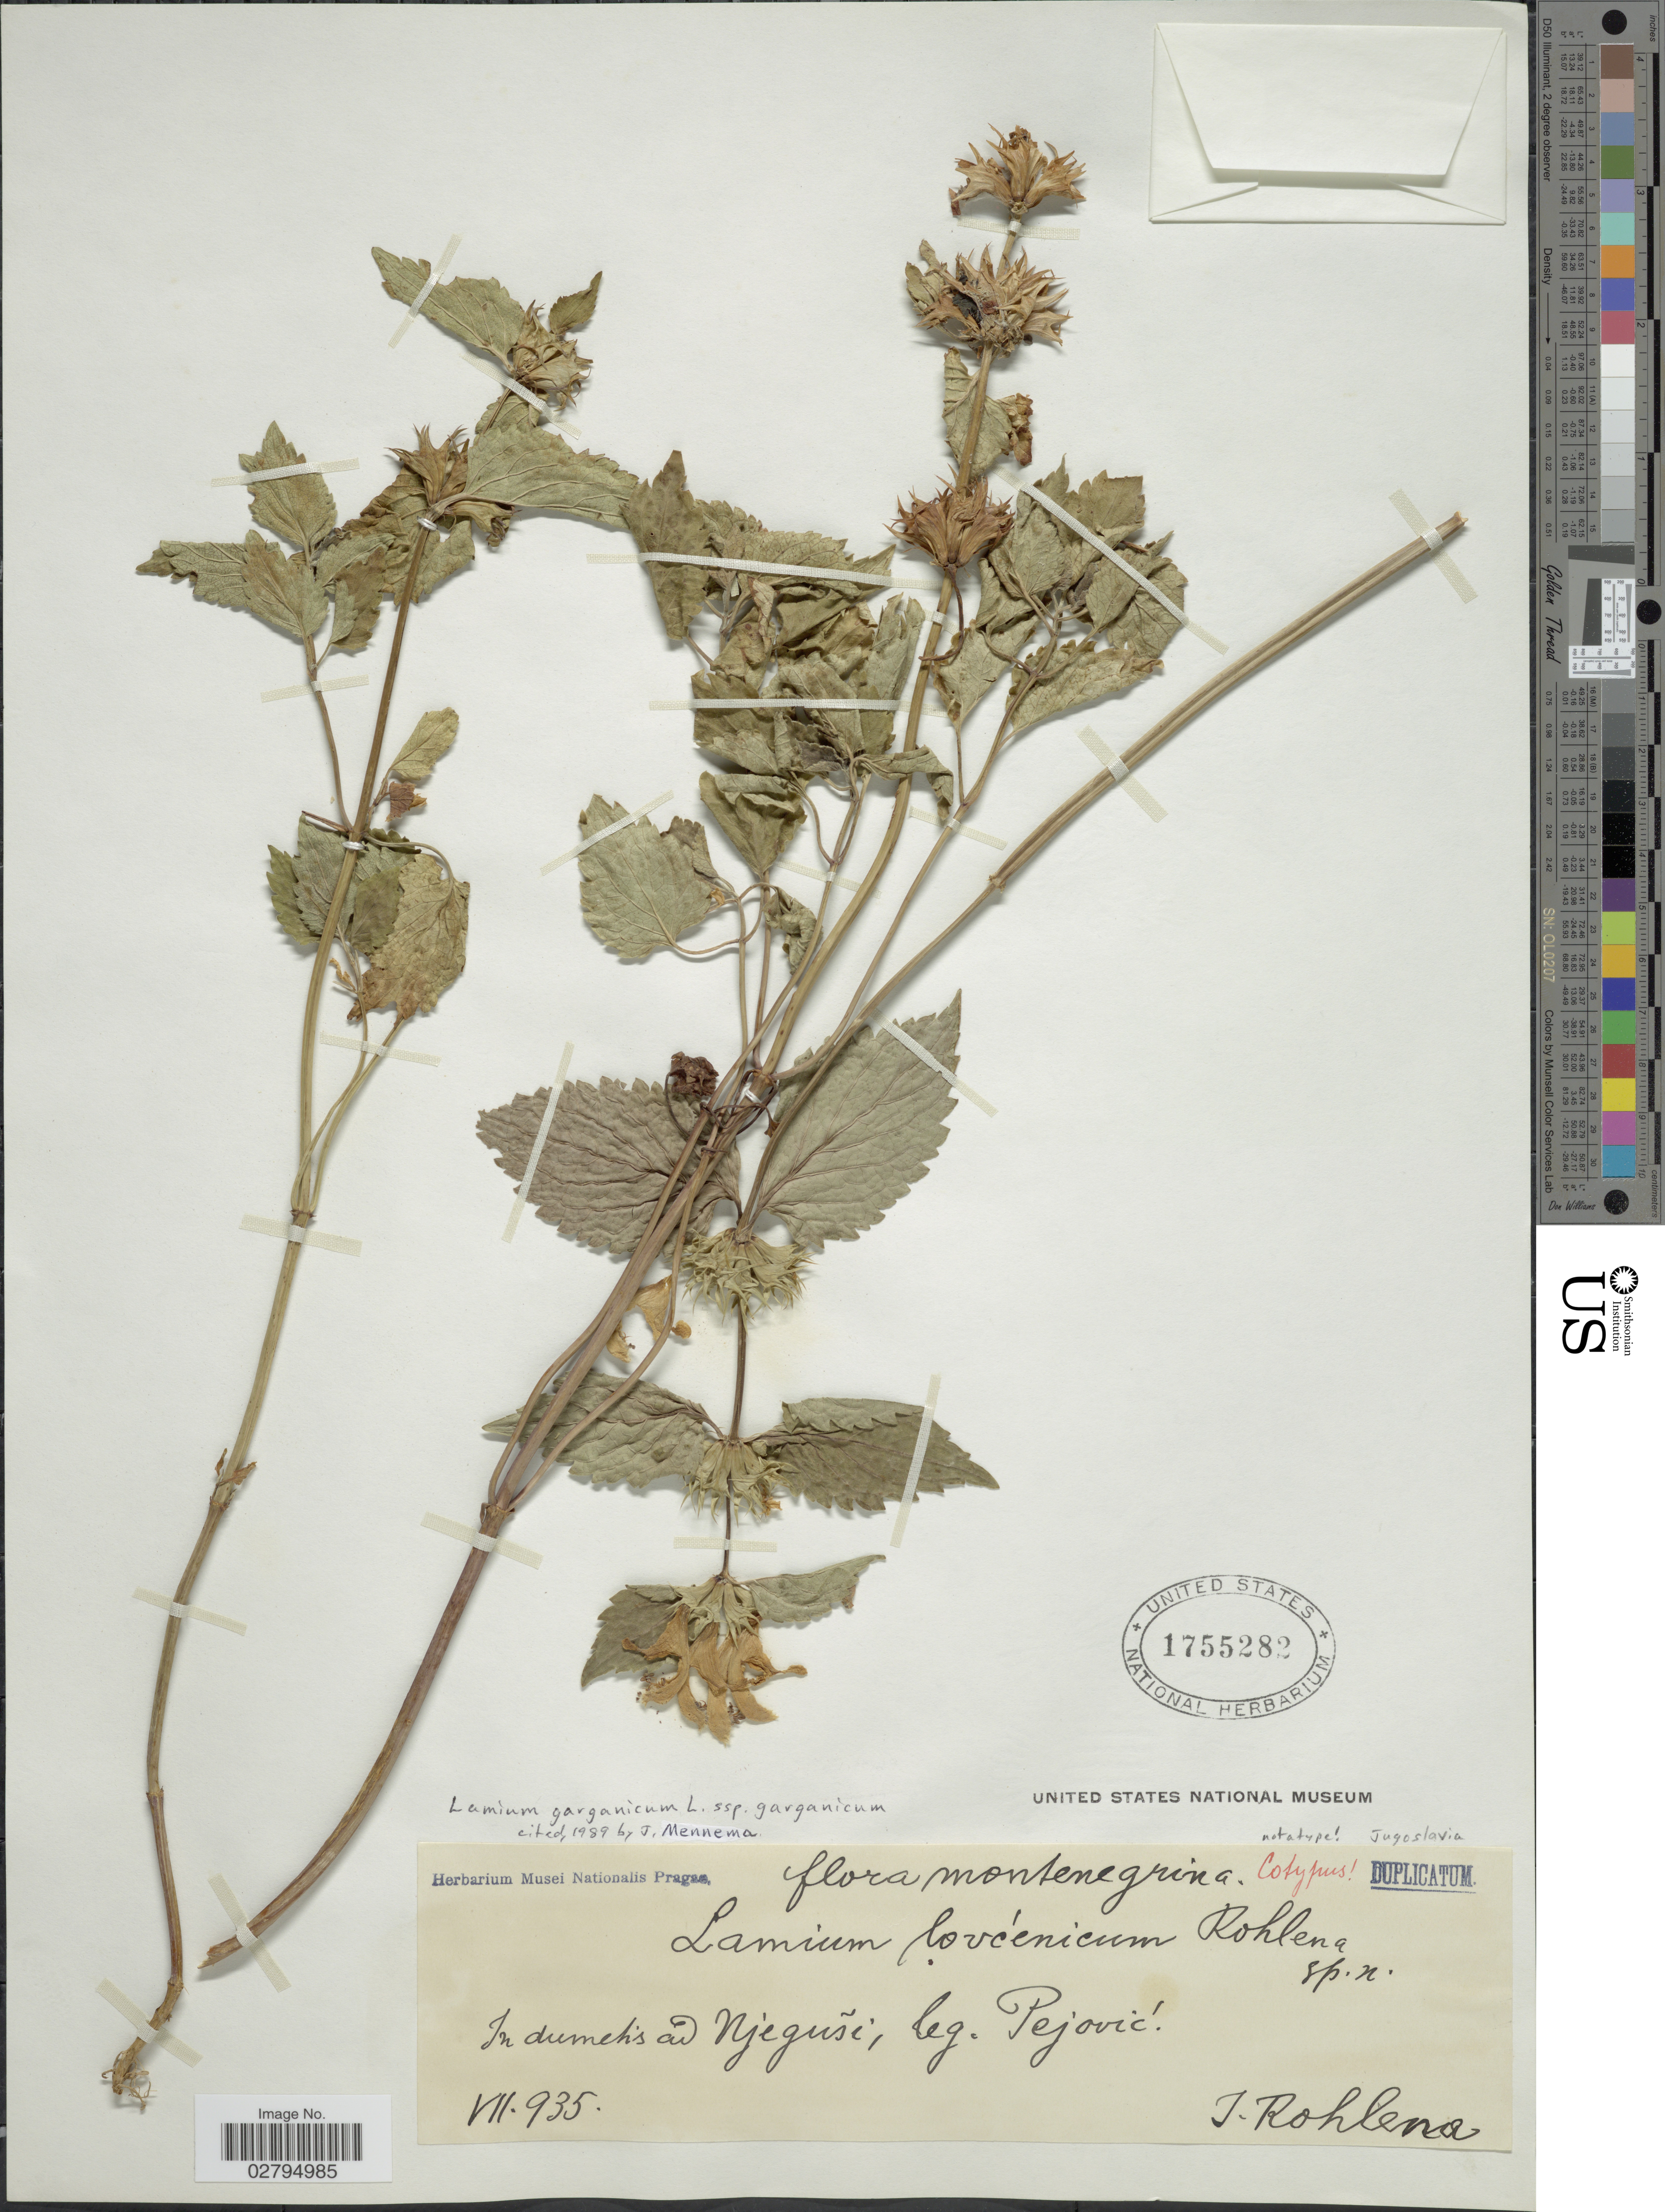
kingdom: Plantae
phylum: Tracheophyta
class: Magnoliopsida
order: Lamiales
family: Lamiaceae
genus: Lamium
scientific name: Lamium garganicum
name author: L.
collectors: Pejovic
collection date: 1935-07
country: Montenegro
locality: Montenegrina. In dumetis ad Njegusi. Cetinje.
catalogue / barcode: US 1755282